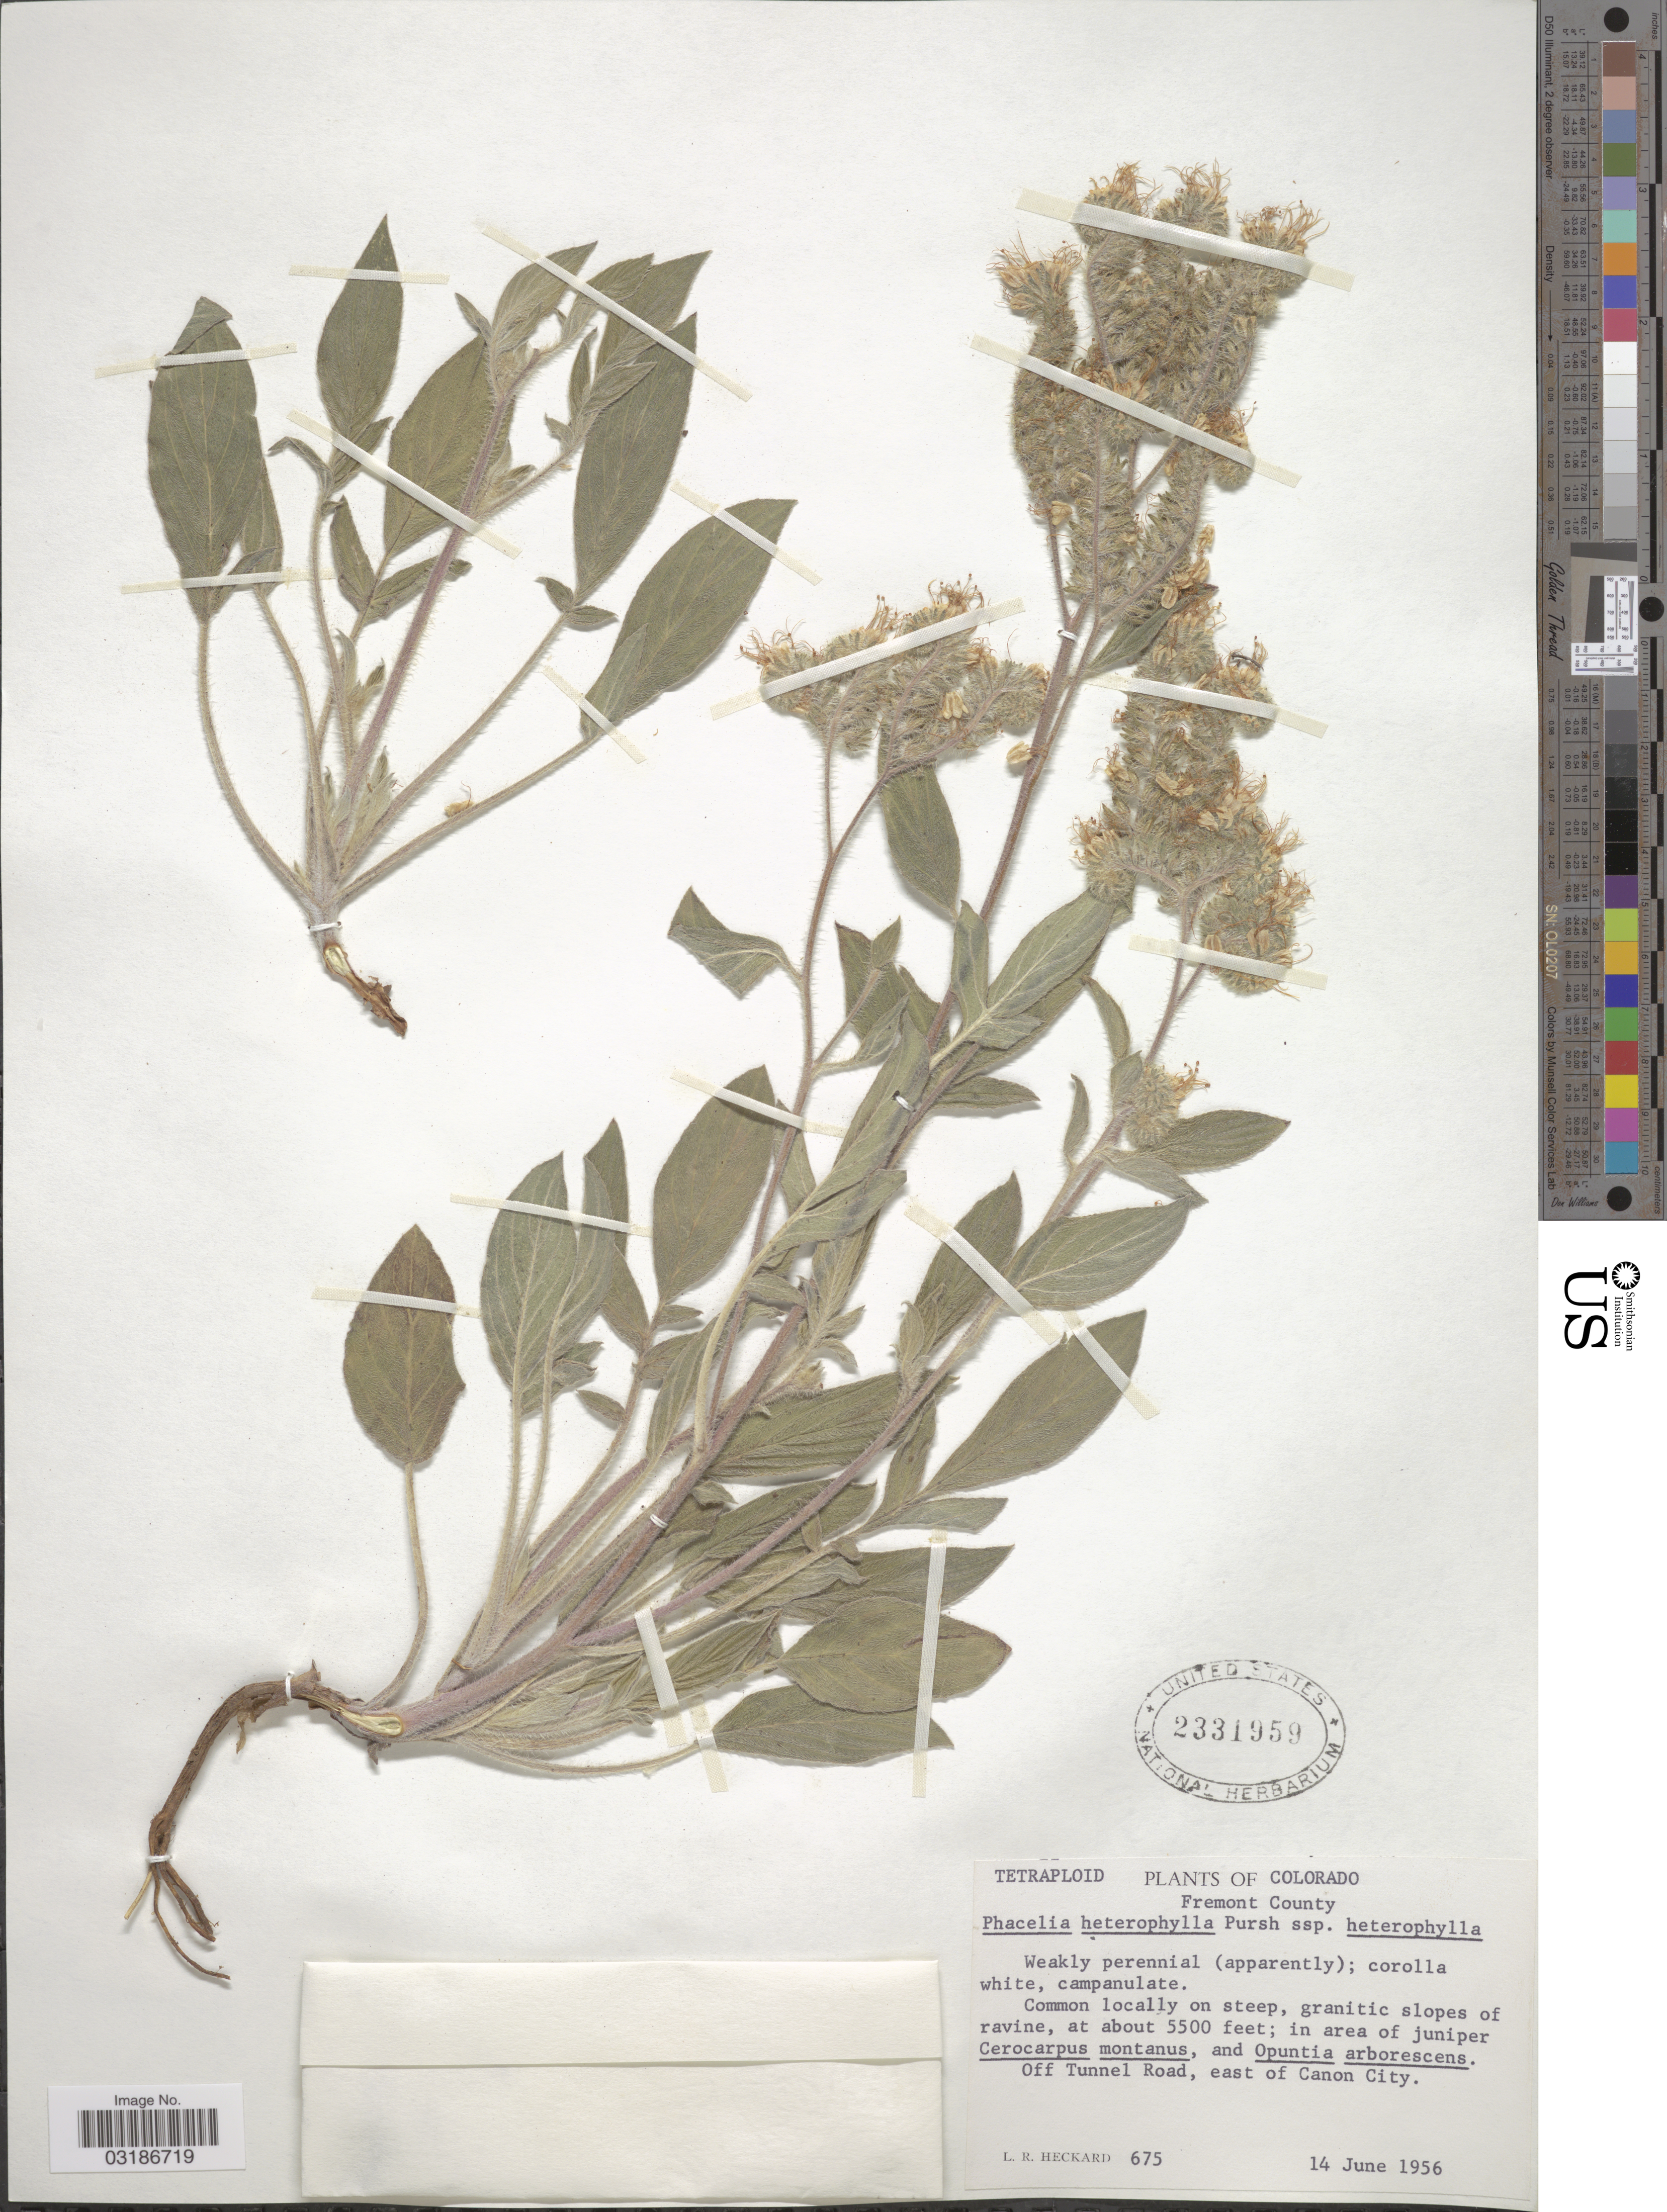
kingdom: Plantae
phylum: Tracheophyta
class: Magnoliopsida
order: Boraginales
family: Hydrophyllaceae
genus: Phacelia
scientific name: Phacelia heterophylla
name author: Pursh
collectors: L. R. Heckard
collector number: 675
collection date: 1956-06-14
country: United States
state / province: Colorado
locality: Fremont County. Off Tunnel Road, east of Canon City.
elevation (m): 1676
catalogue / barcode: US 2331959